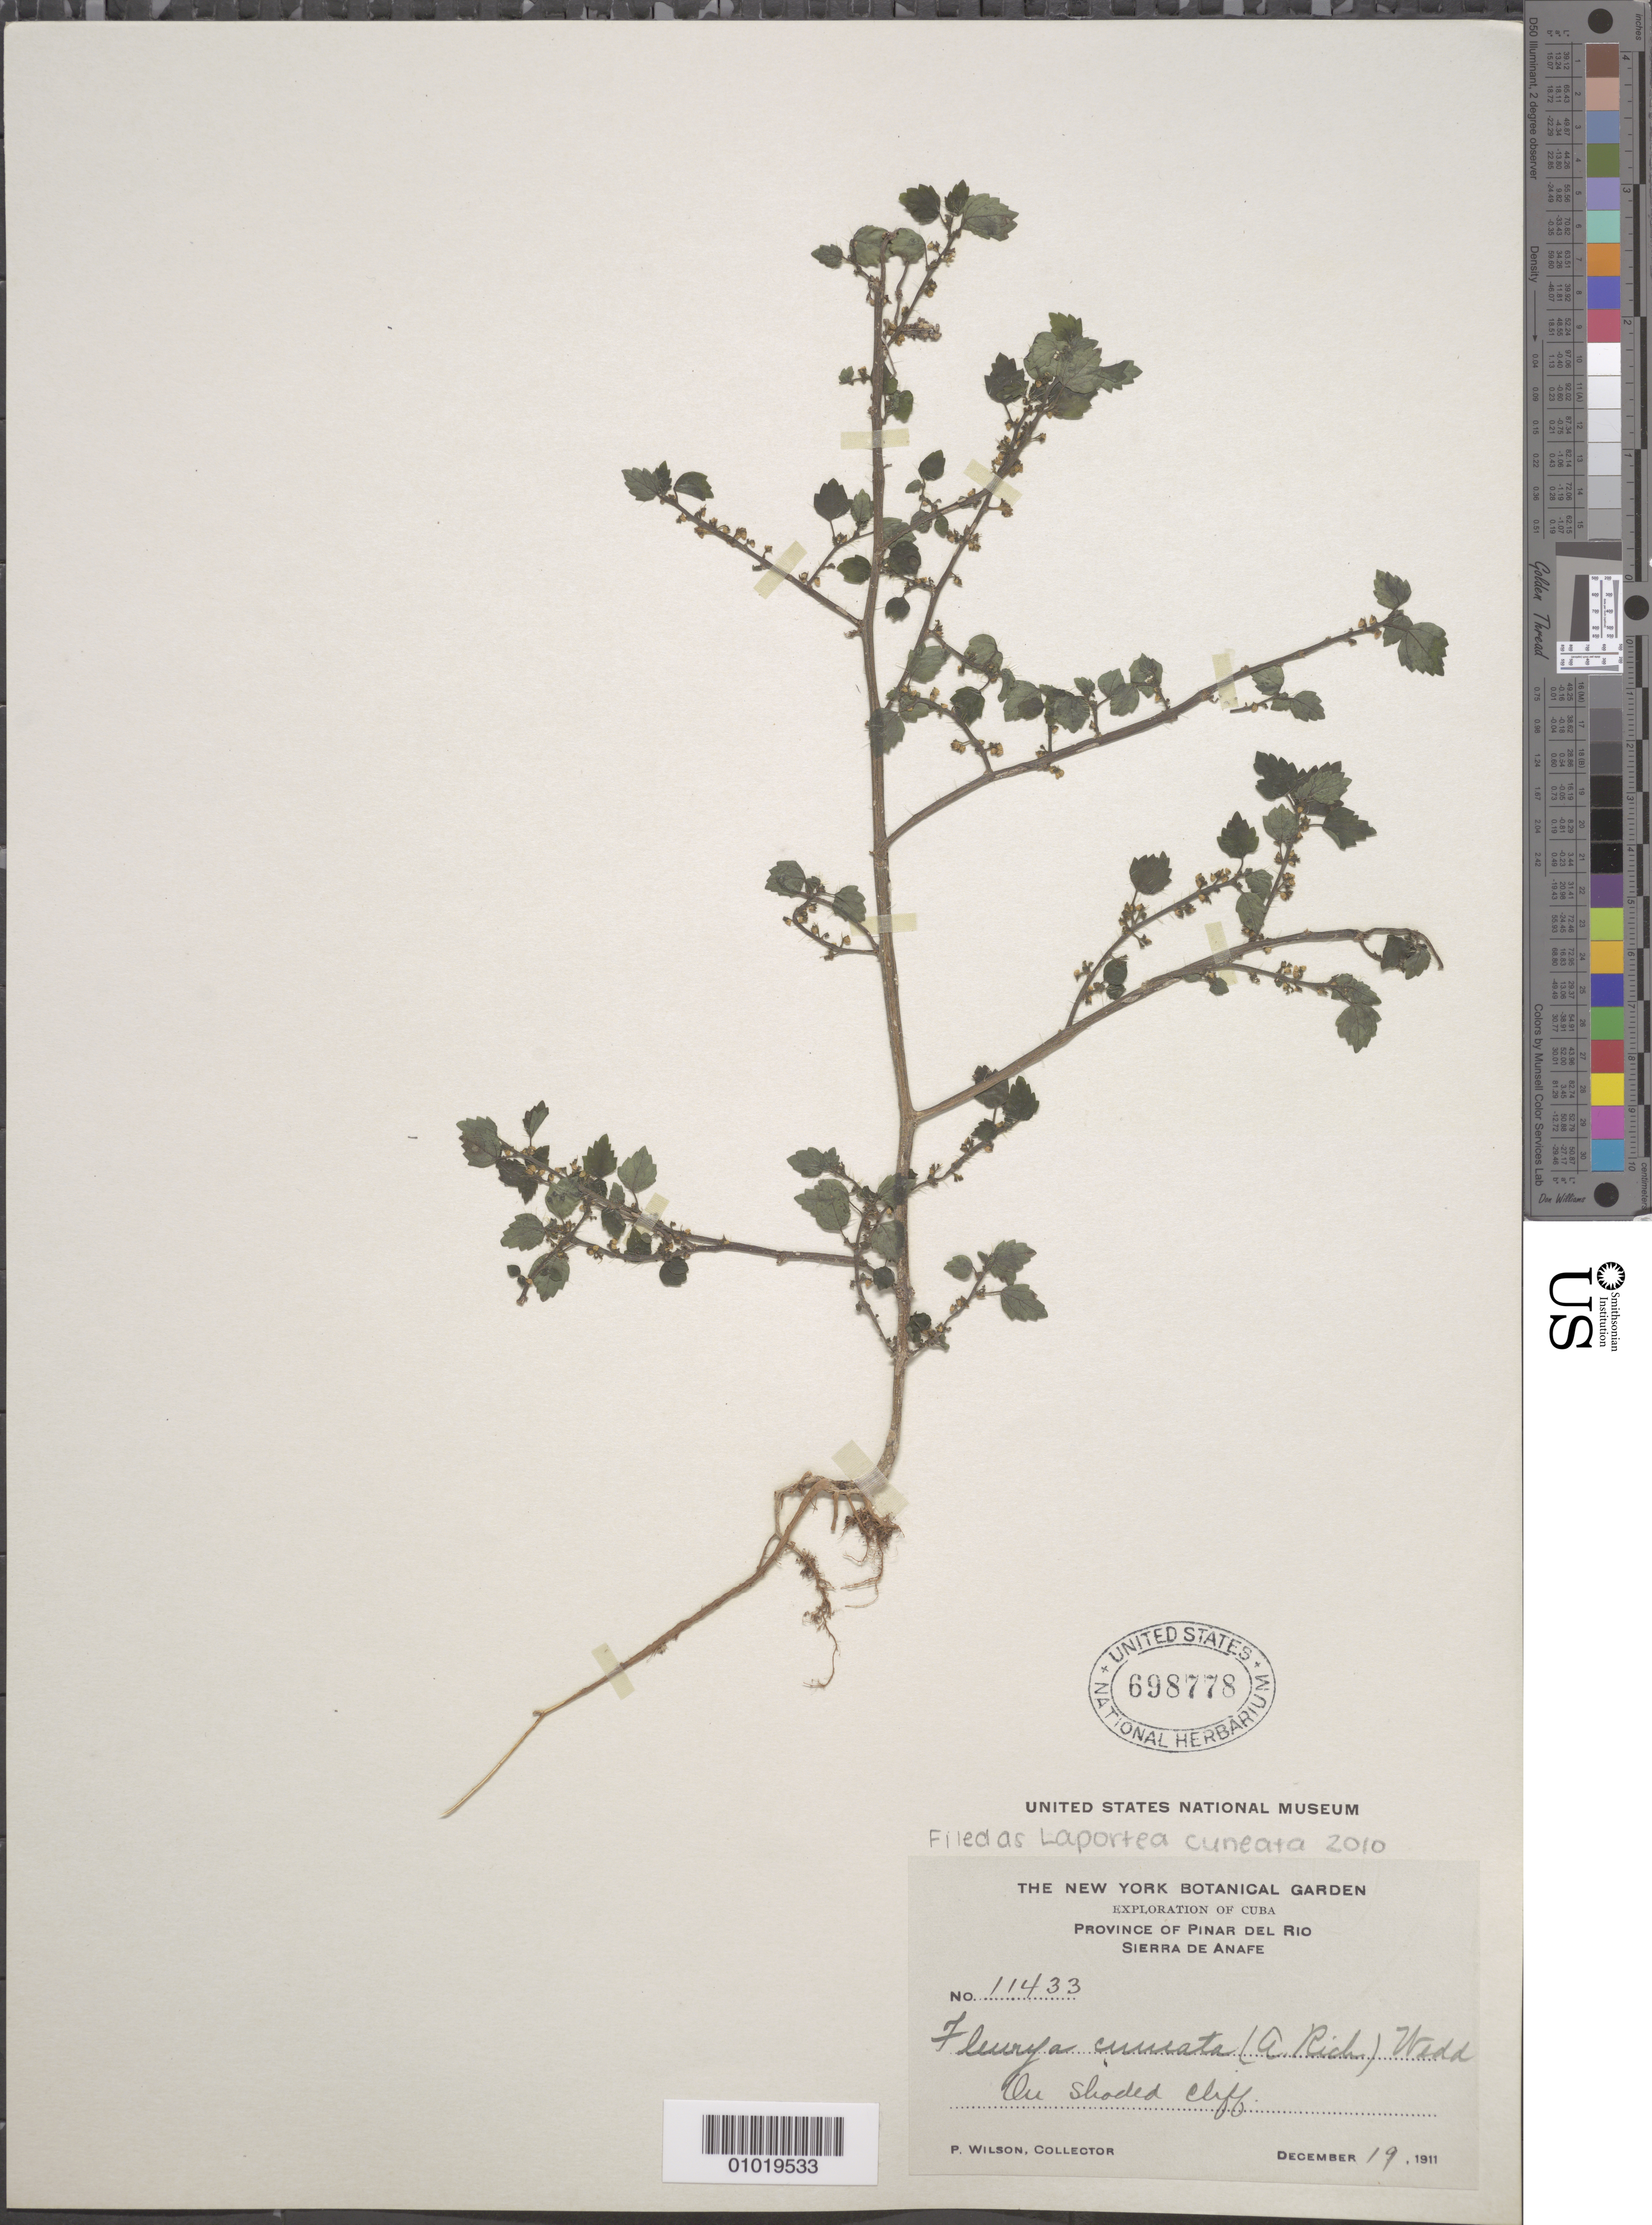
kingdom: Plantae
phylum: Tracheophyta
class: Magnoliopsida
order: Rosales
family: Urticaceae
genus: Laportea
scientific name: Laportea cuneata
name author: (A. Rich.) Chew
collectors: P. Wilson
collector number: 11433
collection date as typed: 19 Dec 1911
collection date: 1911-12-19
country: Cuba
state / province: Pinar del Rio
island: Cuba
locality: Province of Pinar del Rio, Sierra de Anafe On shaded cliff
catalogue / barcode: US 698778